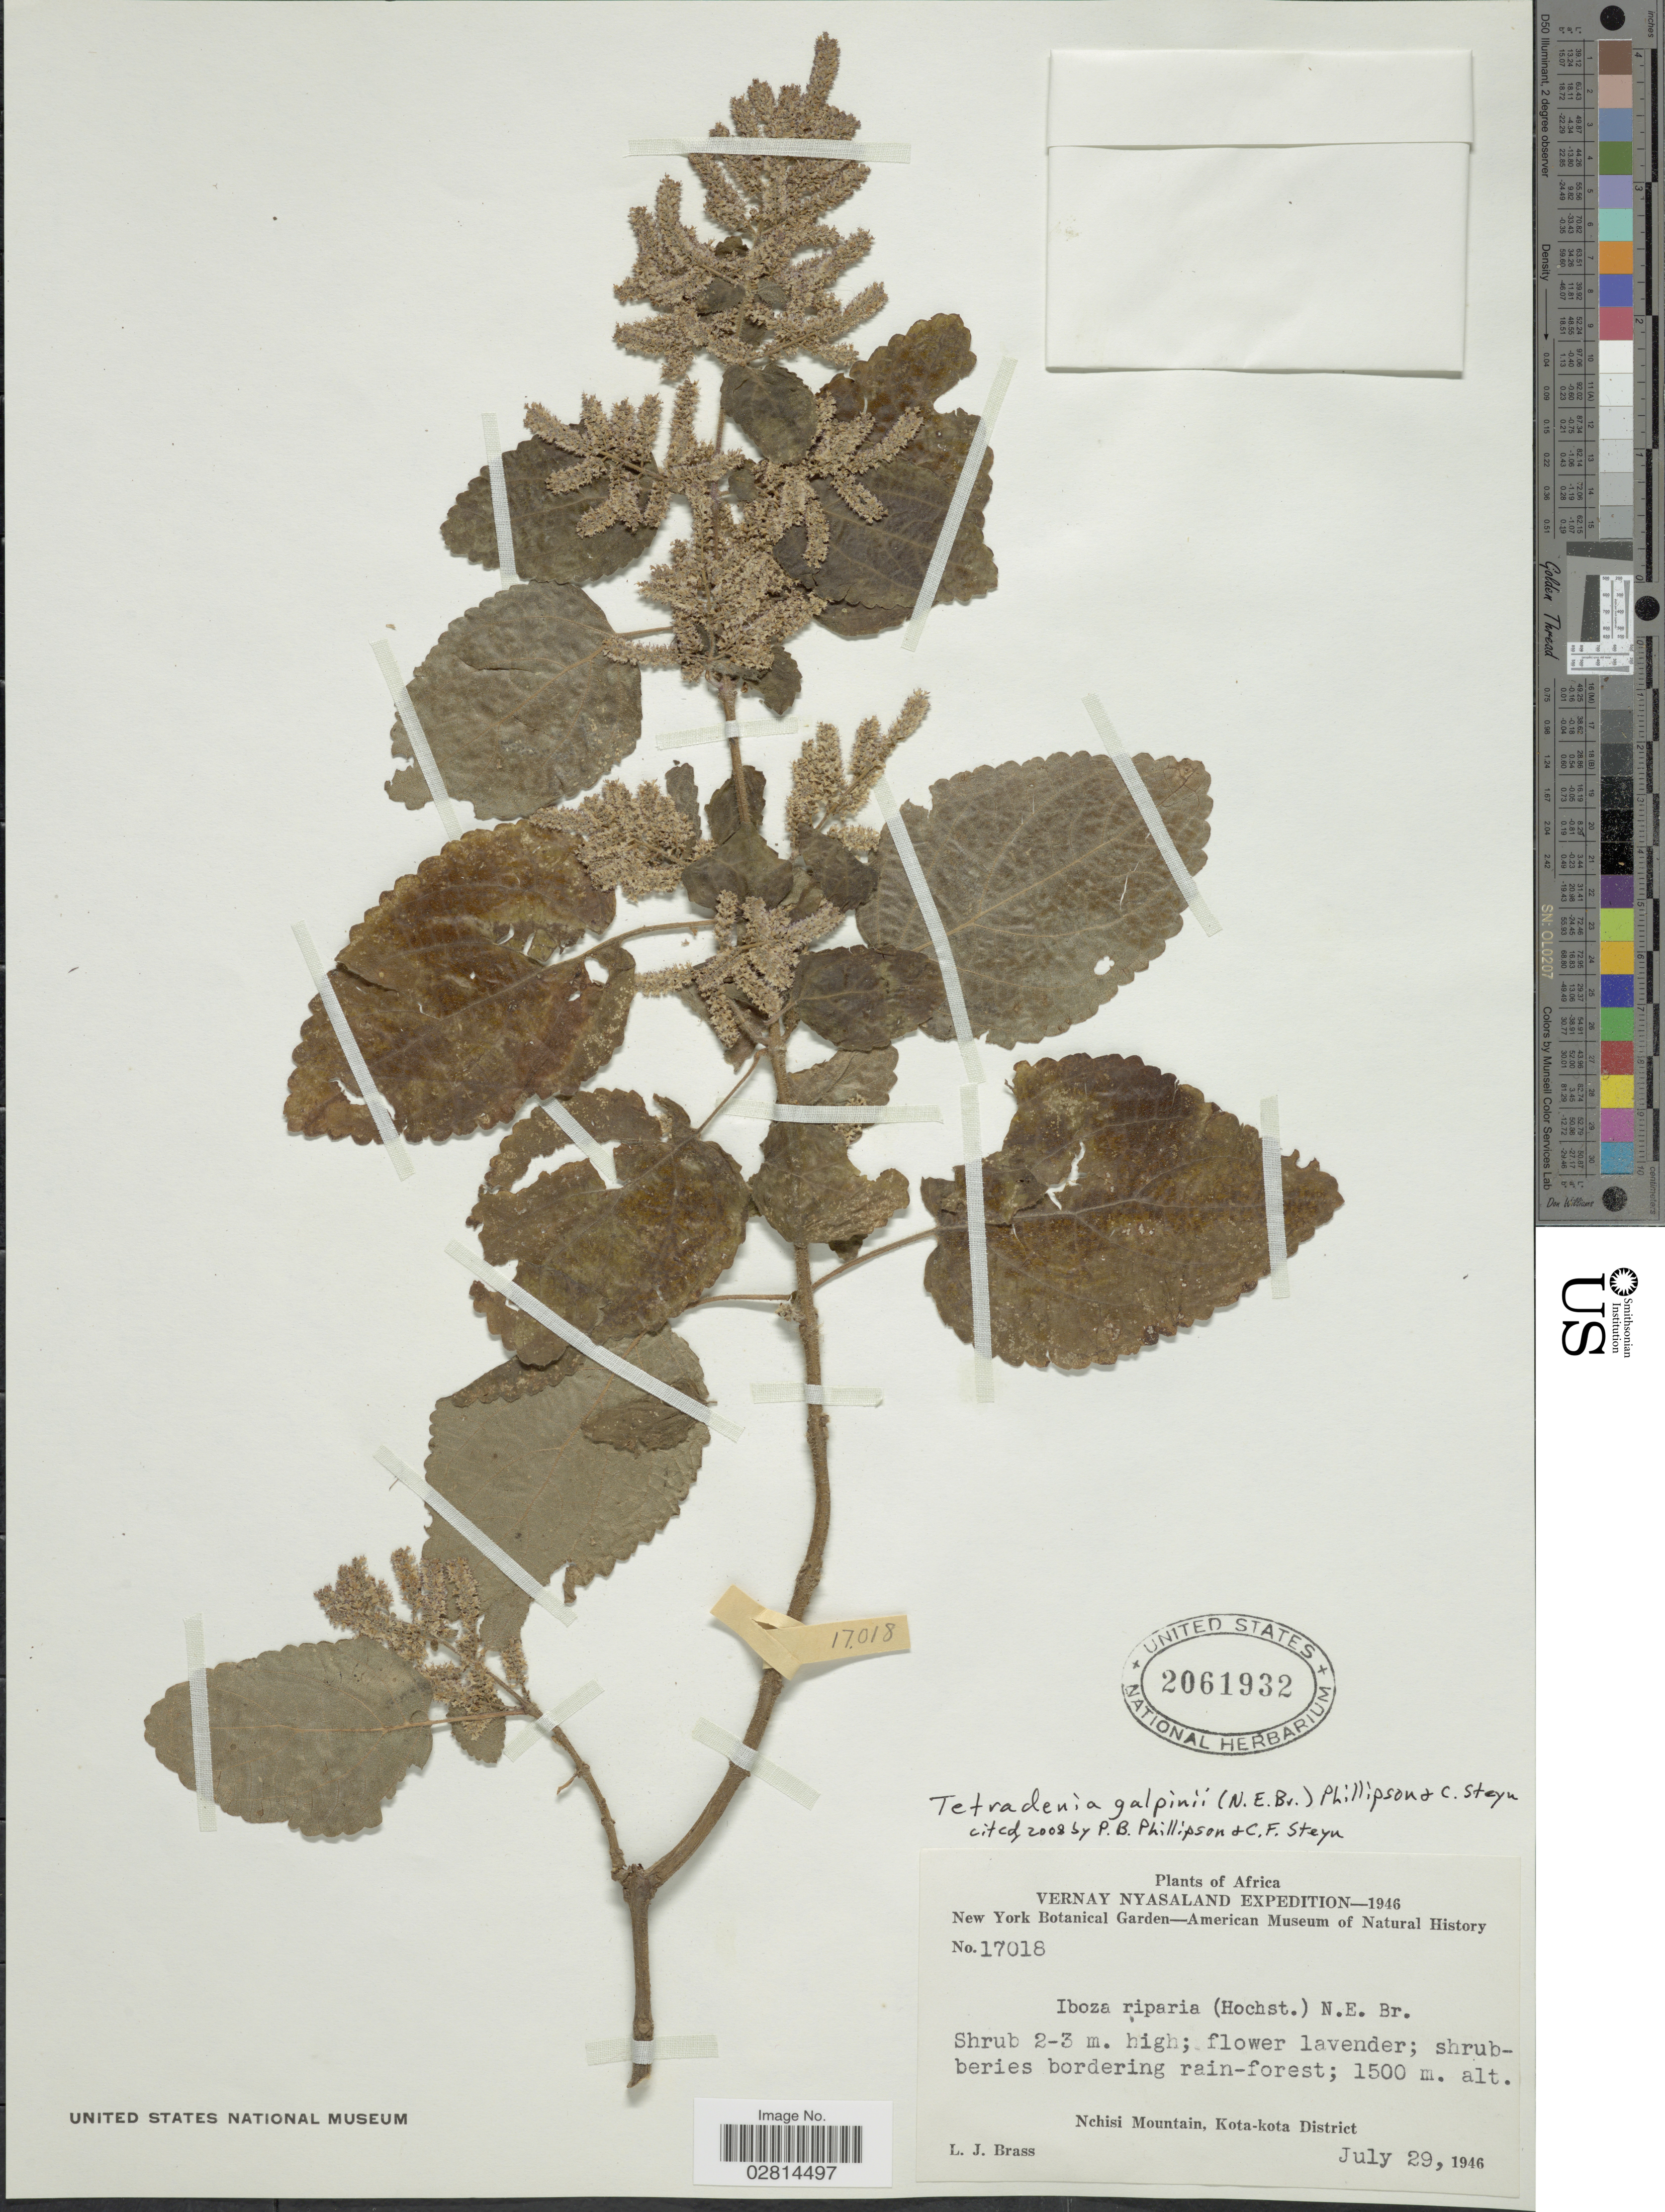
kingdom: Plantae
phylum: Tracheophyta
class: Magnoliopsida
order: Lamiales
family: Lamiaceae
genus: Tetradenia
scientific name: Tetradenia galpinii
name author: (N.E. Br.) Phillipson & C.F. Steyn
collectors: L. J. Brass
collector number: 17018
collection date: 1946-07-29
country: Malawi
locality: Vernay Nyasaland. Nchisi Mountain, Kota-kota District.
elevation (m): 1500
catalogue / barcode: US 2061932